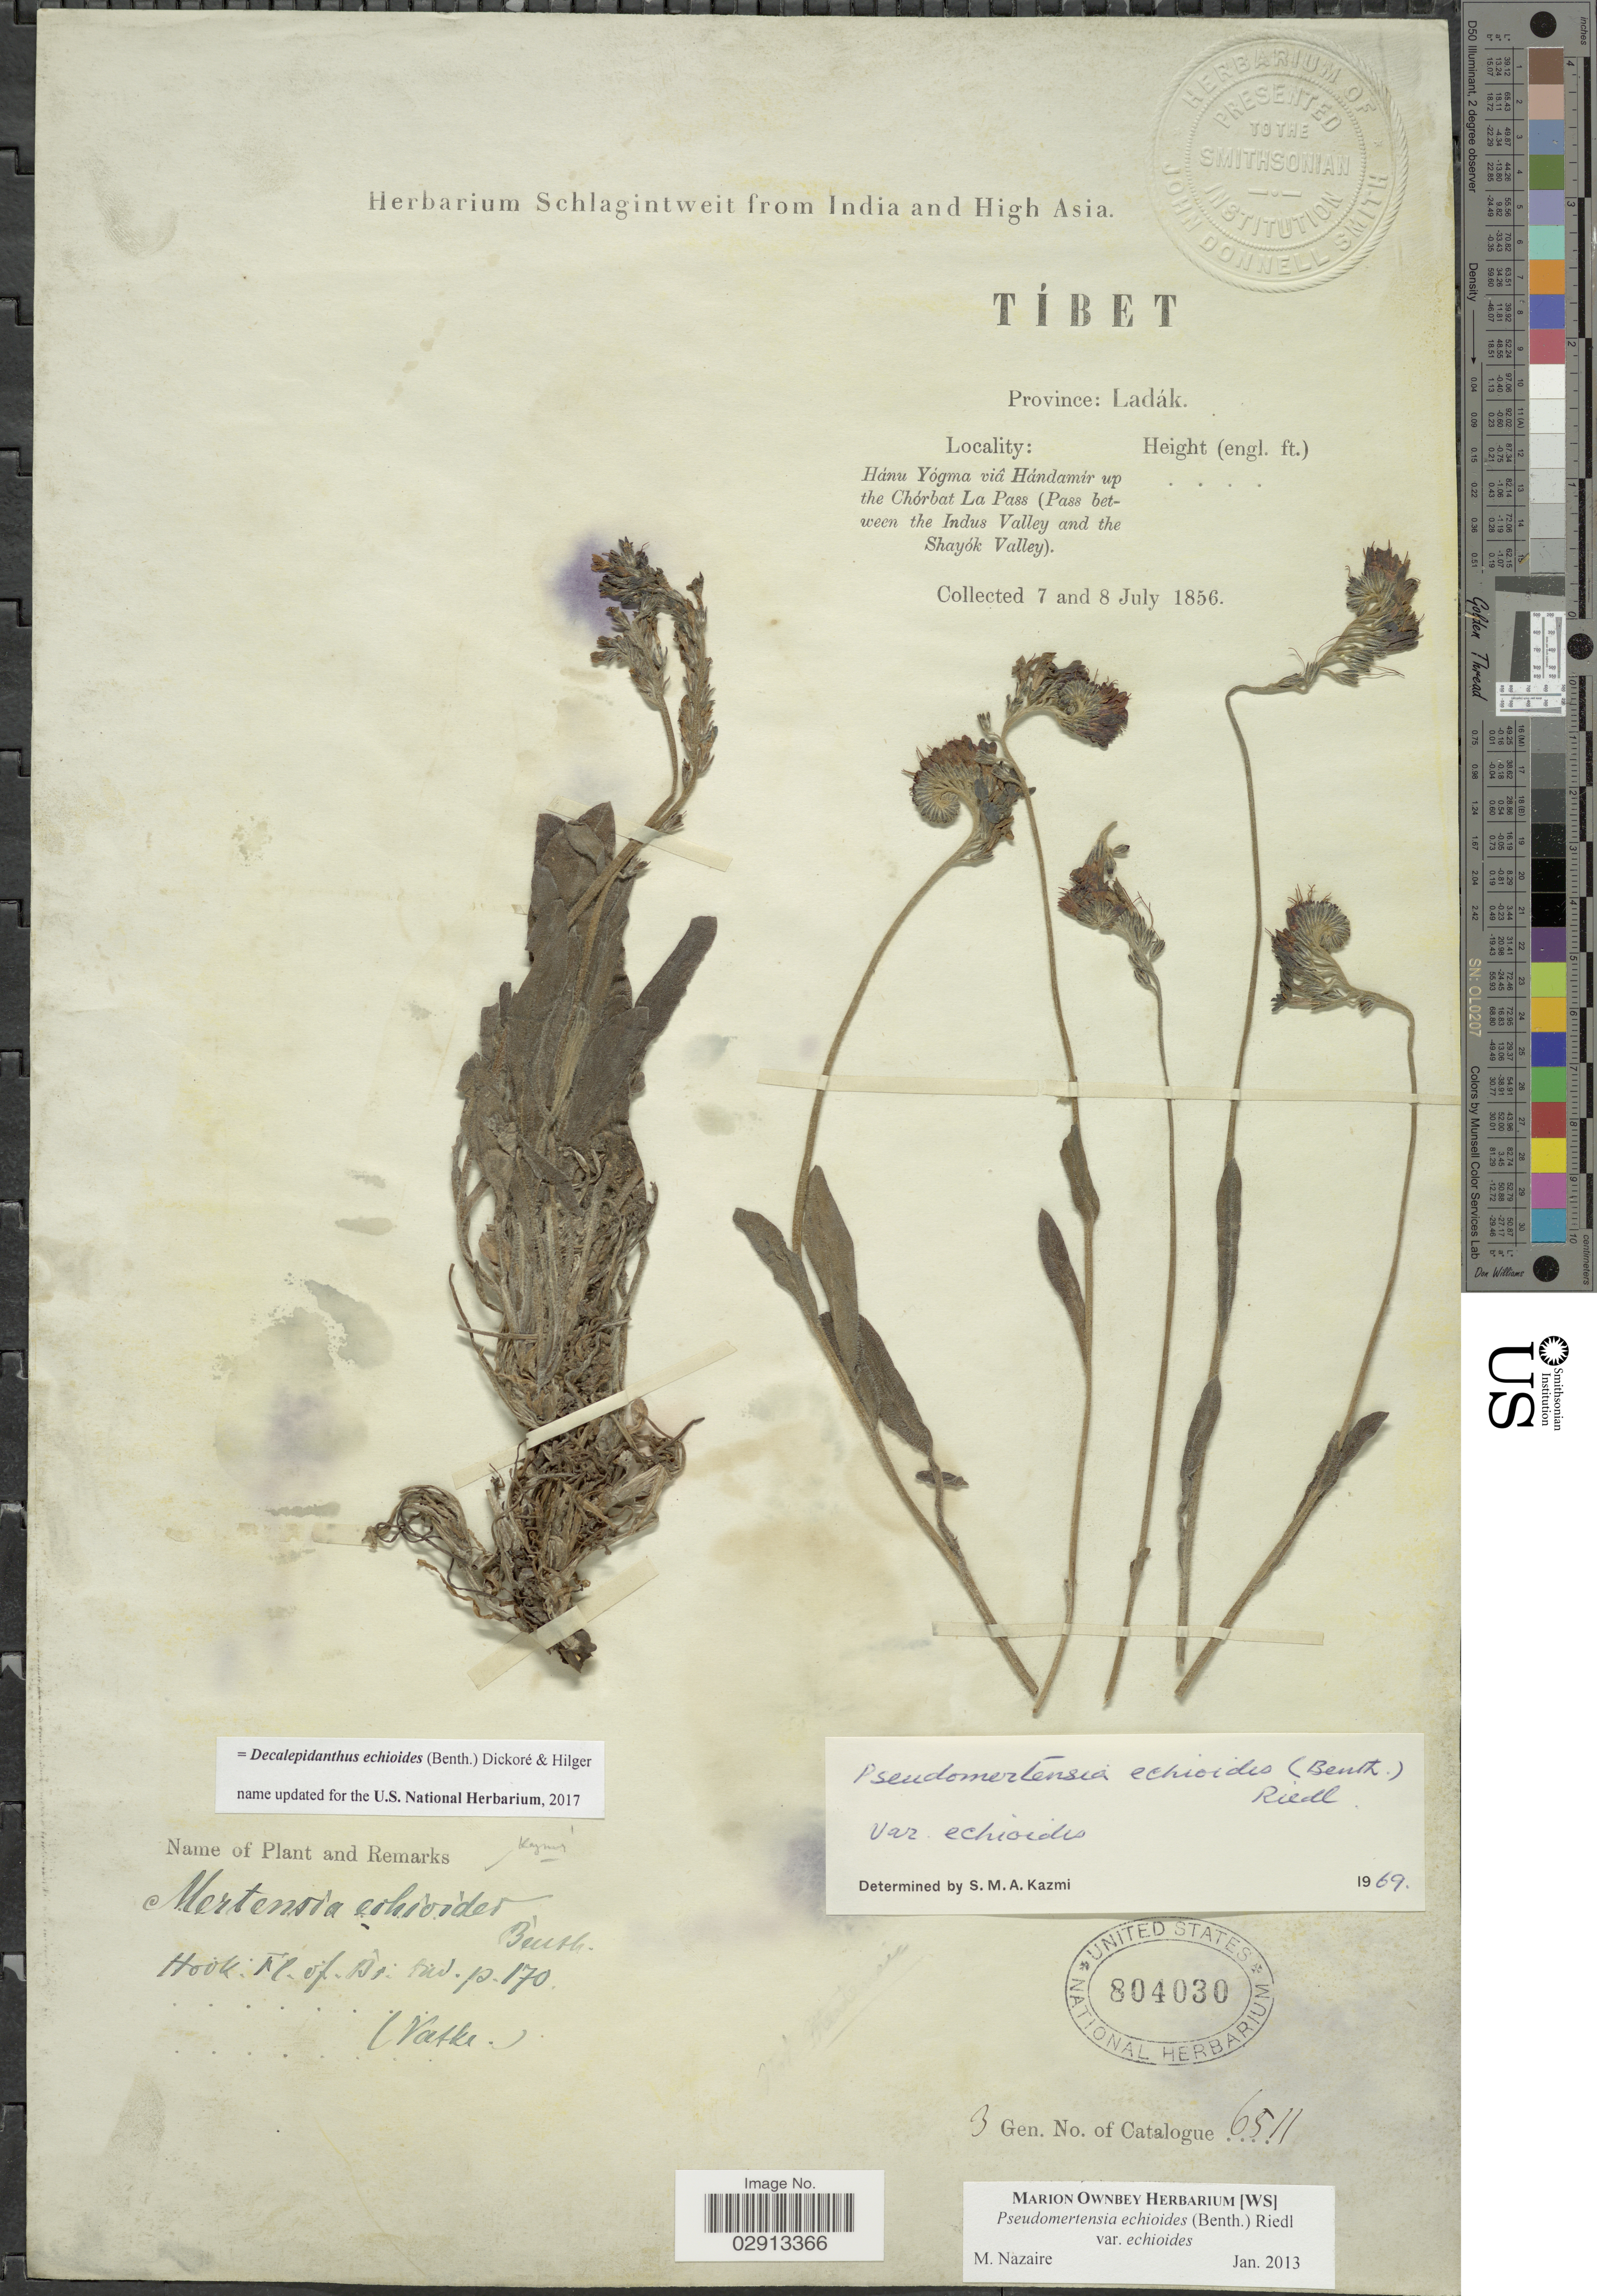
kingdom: Plantae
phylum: Tracheophyta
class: Magnoliopsida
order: Boraginales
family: Boraginaceae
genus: Decalepidanthus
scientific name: Decalepidanthus echioides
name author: (Benth.) Dickoré & Hilger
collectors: ex herb. Schlagintweit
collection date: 1856-07-07/1856-07-08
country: India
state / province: Ladakh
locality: Tibet. Province: Ladák. Hánu Yógma viâ Hándamír up the Chórbat La Pass (Pass between the Indus Valley and the Shayók Valley).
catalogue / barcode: US 804030